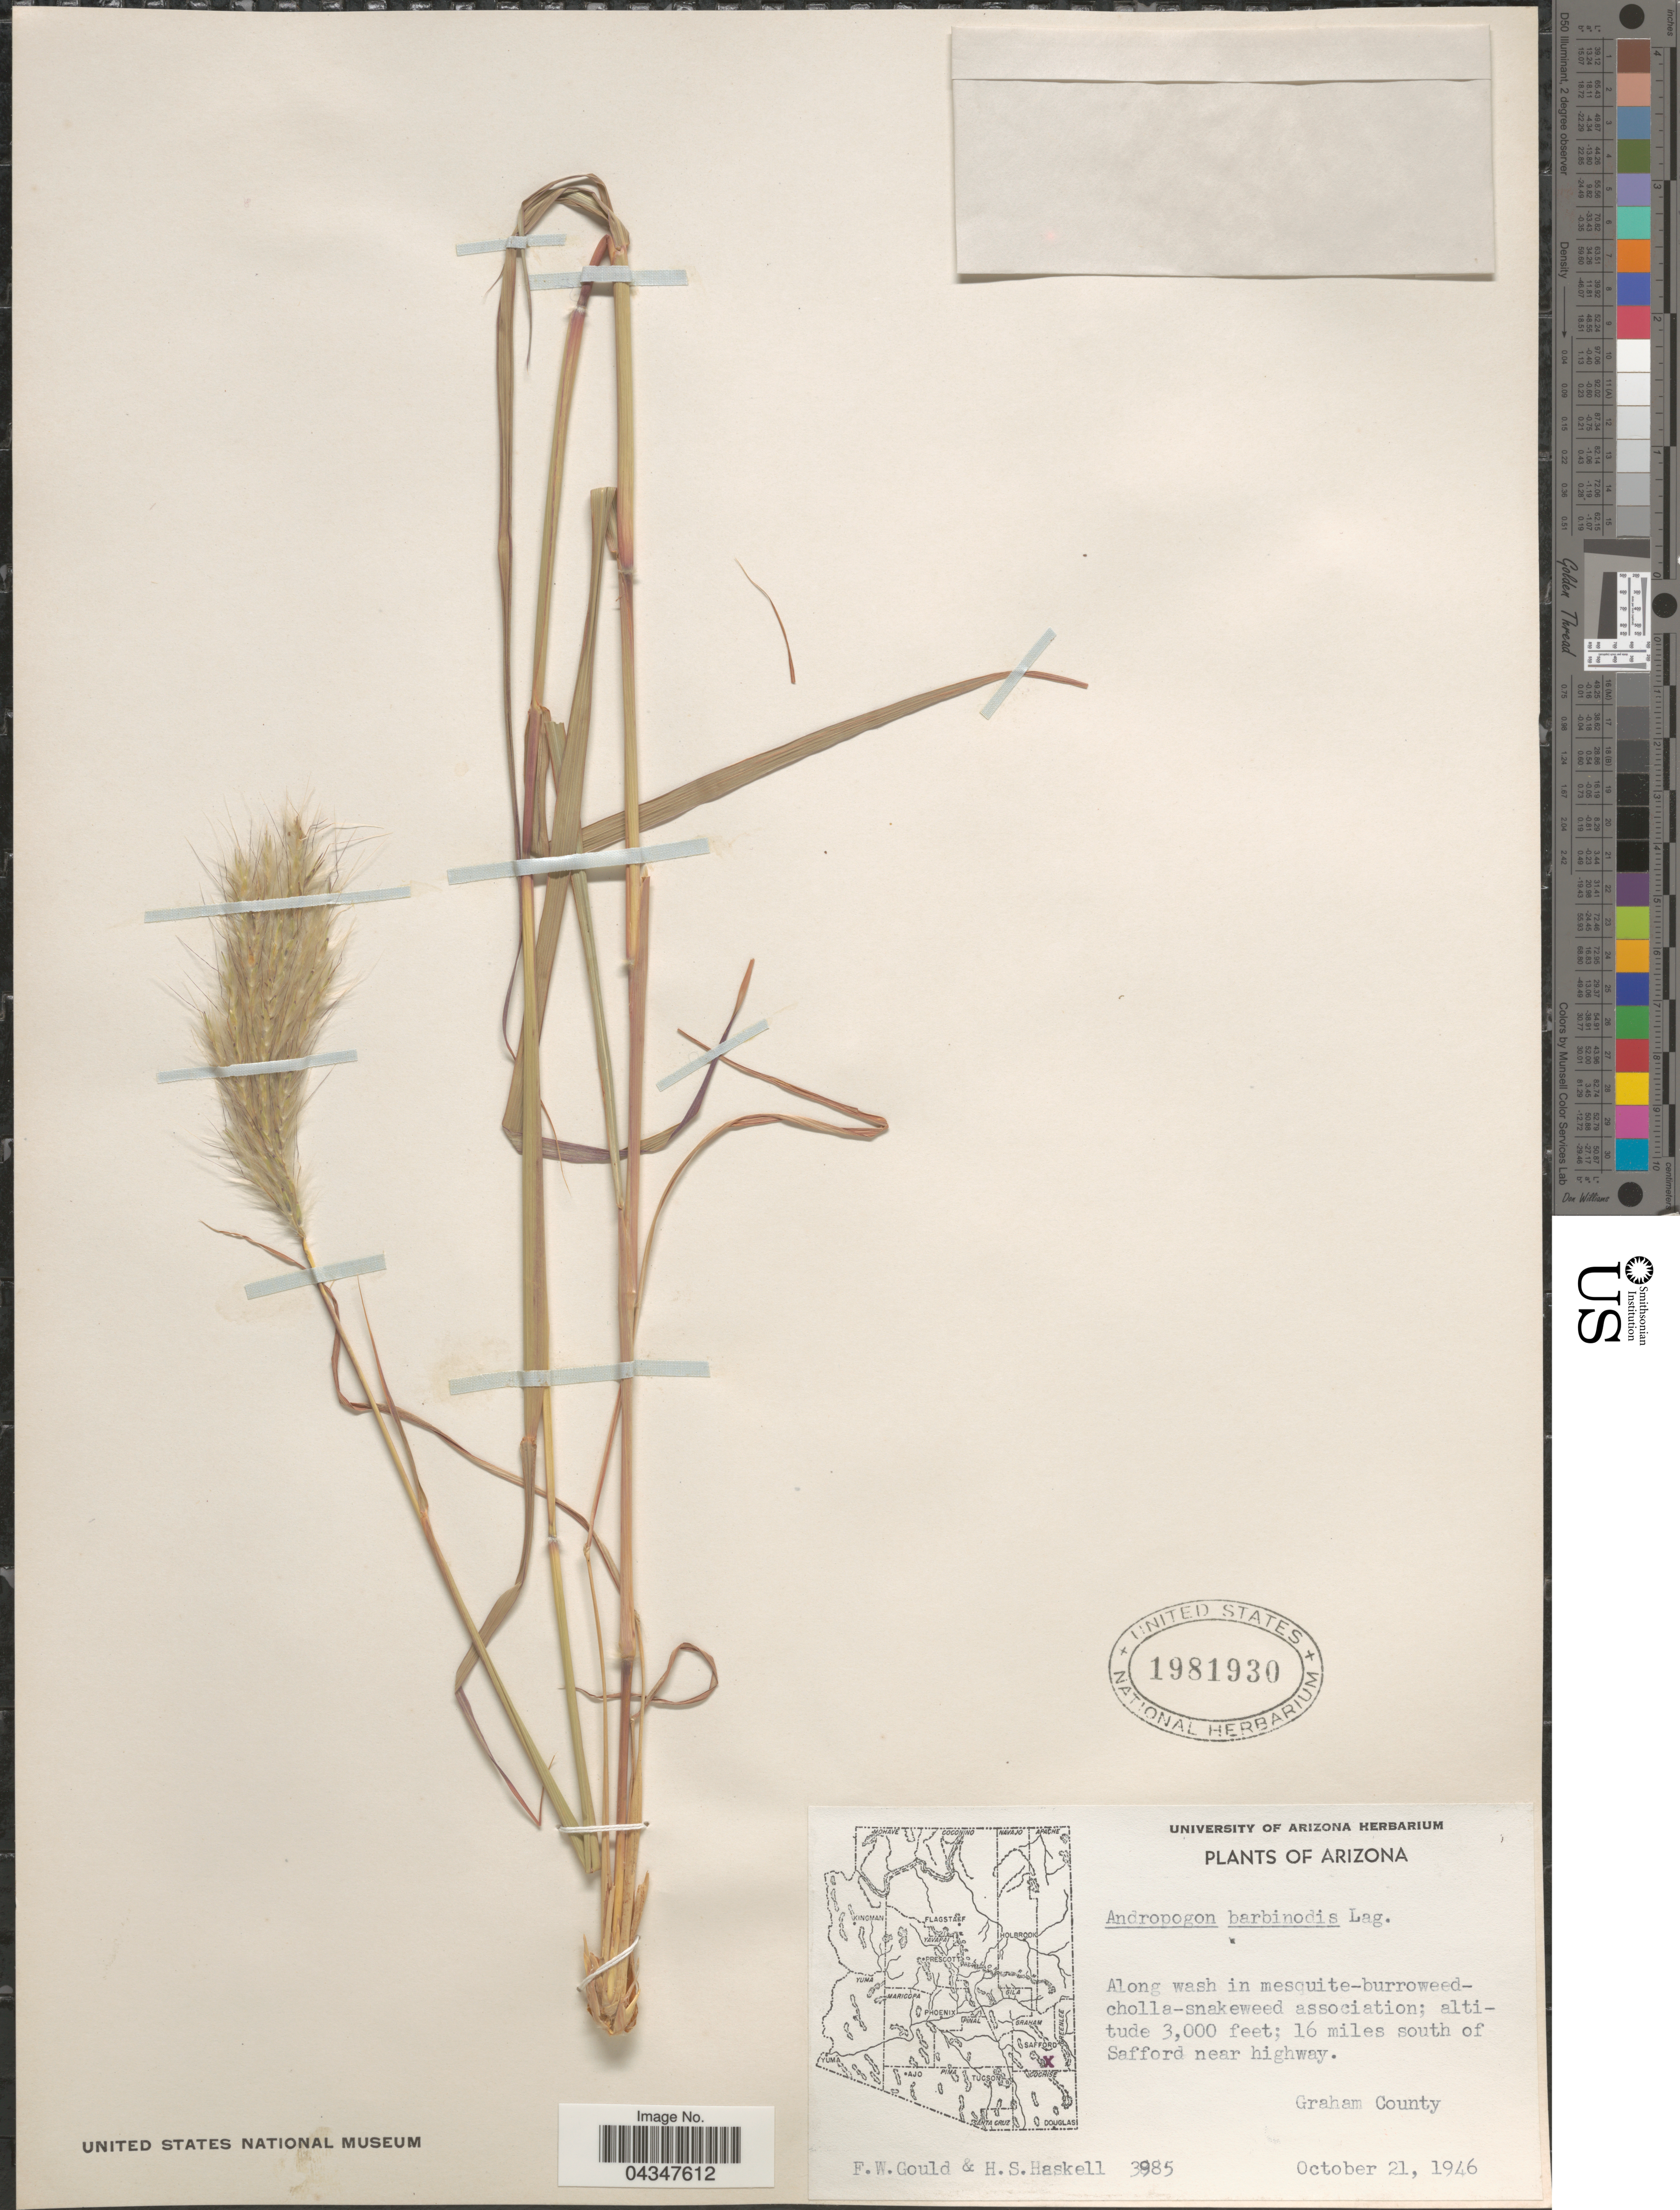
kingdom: Plantae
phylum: Tracheophyta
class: Liliopsida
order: Poales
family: Poaceae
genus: Bothriochloa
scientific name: Bothriochloa barbinodis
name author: (Lag.) Herter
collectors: F. W. Gould & H. Haskell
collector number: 3985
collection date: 1946-10-21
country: United States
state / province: Arizona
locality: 16 miles south of Safford near highway. Graham County.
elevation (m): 914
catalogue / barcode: US 1981930